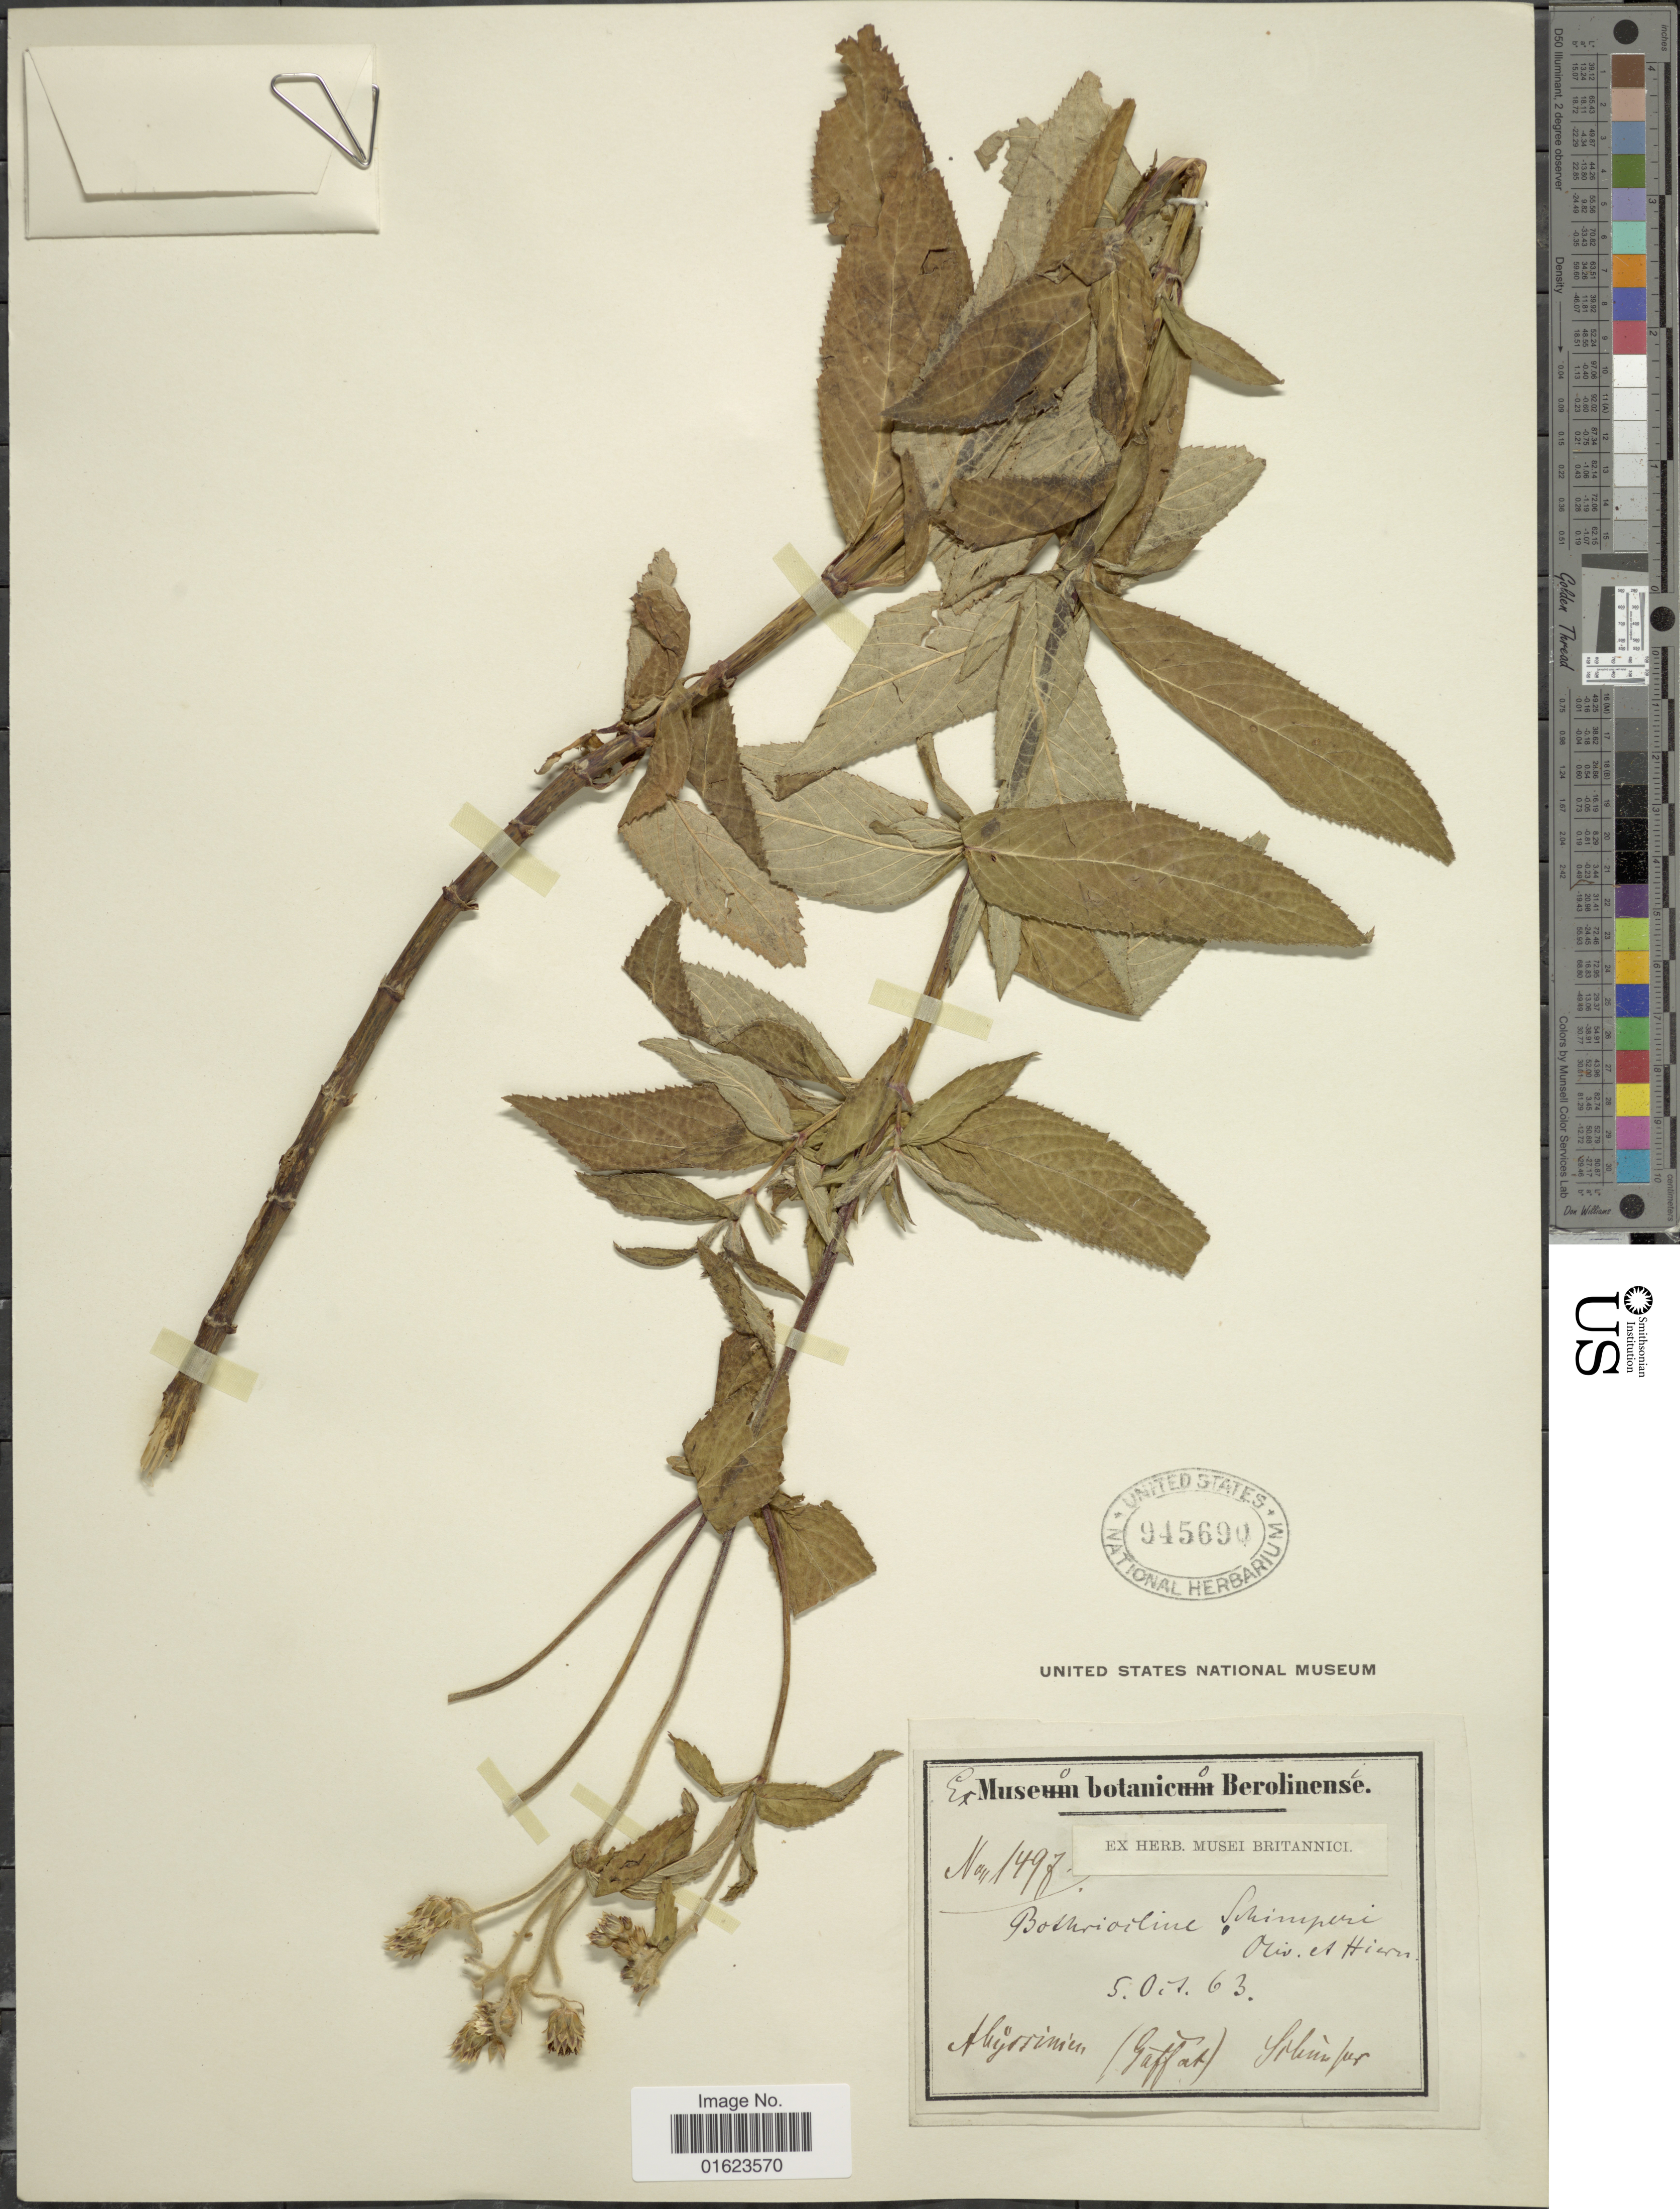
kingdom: Plantae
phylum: Tracheophyta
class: Magnoliopsida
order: Asterales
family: Asteraceae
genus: Bothriocline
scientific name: Bothriocline schimperi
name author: Oliv. & Hiern ex Benth.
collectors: -. Schimper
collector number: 1497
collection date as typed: Transcribed d/m/y: 5/1/63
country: Ethiopia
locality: Abyssinien (Gaffat).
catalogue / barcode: US 945690